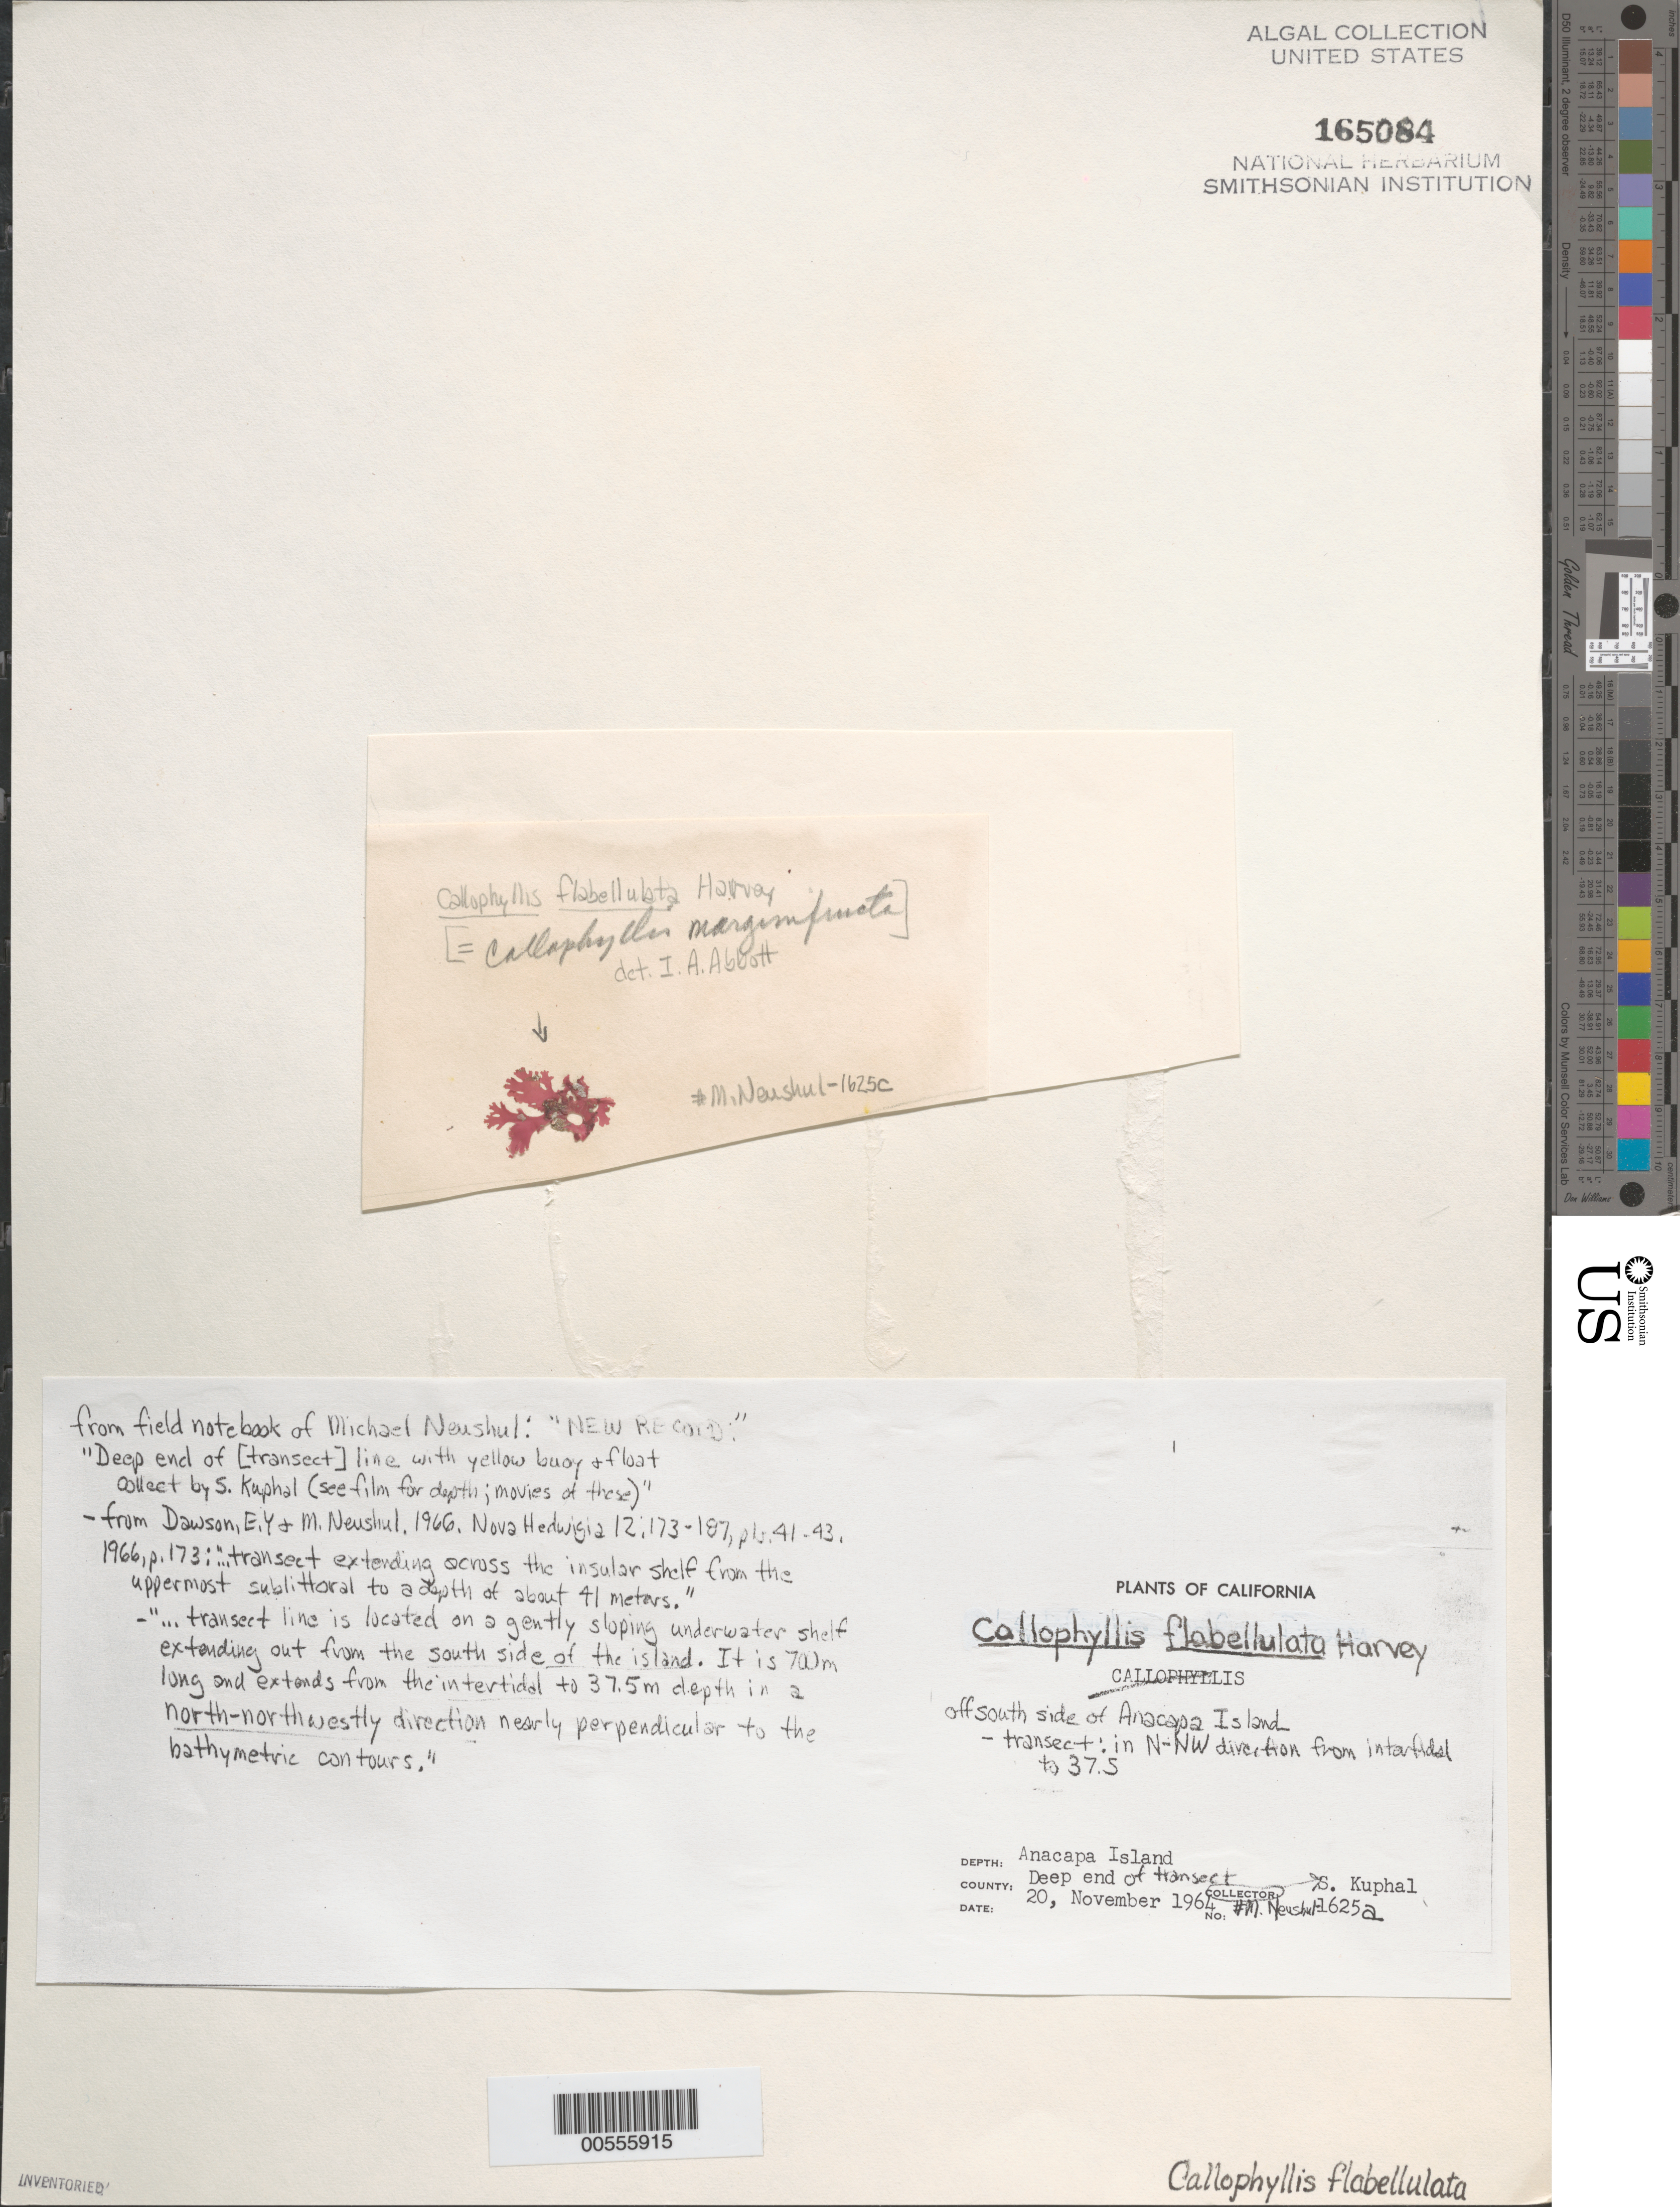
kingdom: Plantae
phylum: Rhodophyta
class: Florideophyceae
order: Gigartinales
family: Kallymeniaceae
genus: Callophyllis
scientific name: Callophyllis flabellulata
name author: Harv.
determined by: Abbott, Isabella A.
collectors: S. Kuphal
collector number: Neushul 1625a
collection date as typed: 20 Nov 1964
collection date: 1964-11-20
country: United States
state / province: California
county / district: Ventura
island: Anacapa Island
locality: Off Anacapa Island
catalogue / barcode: US 165084